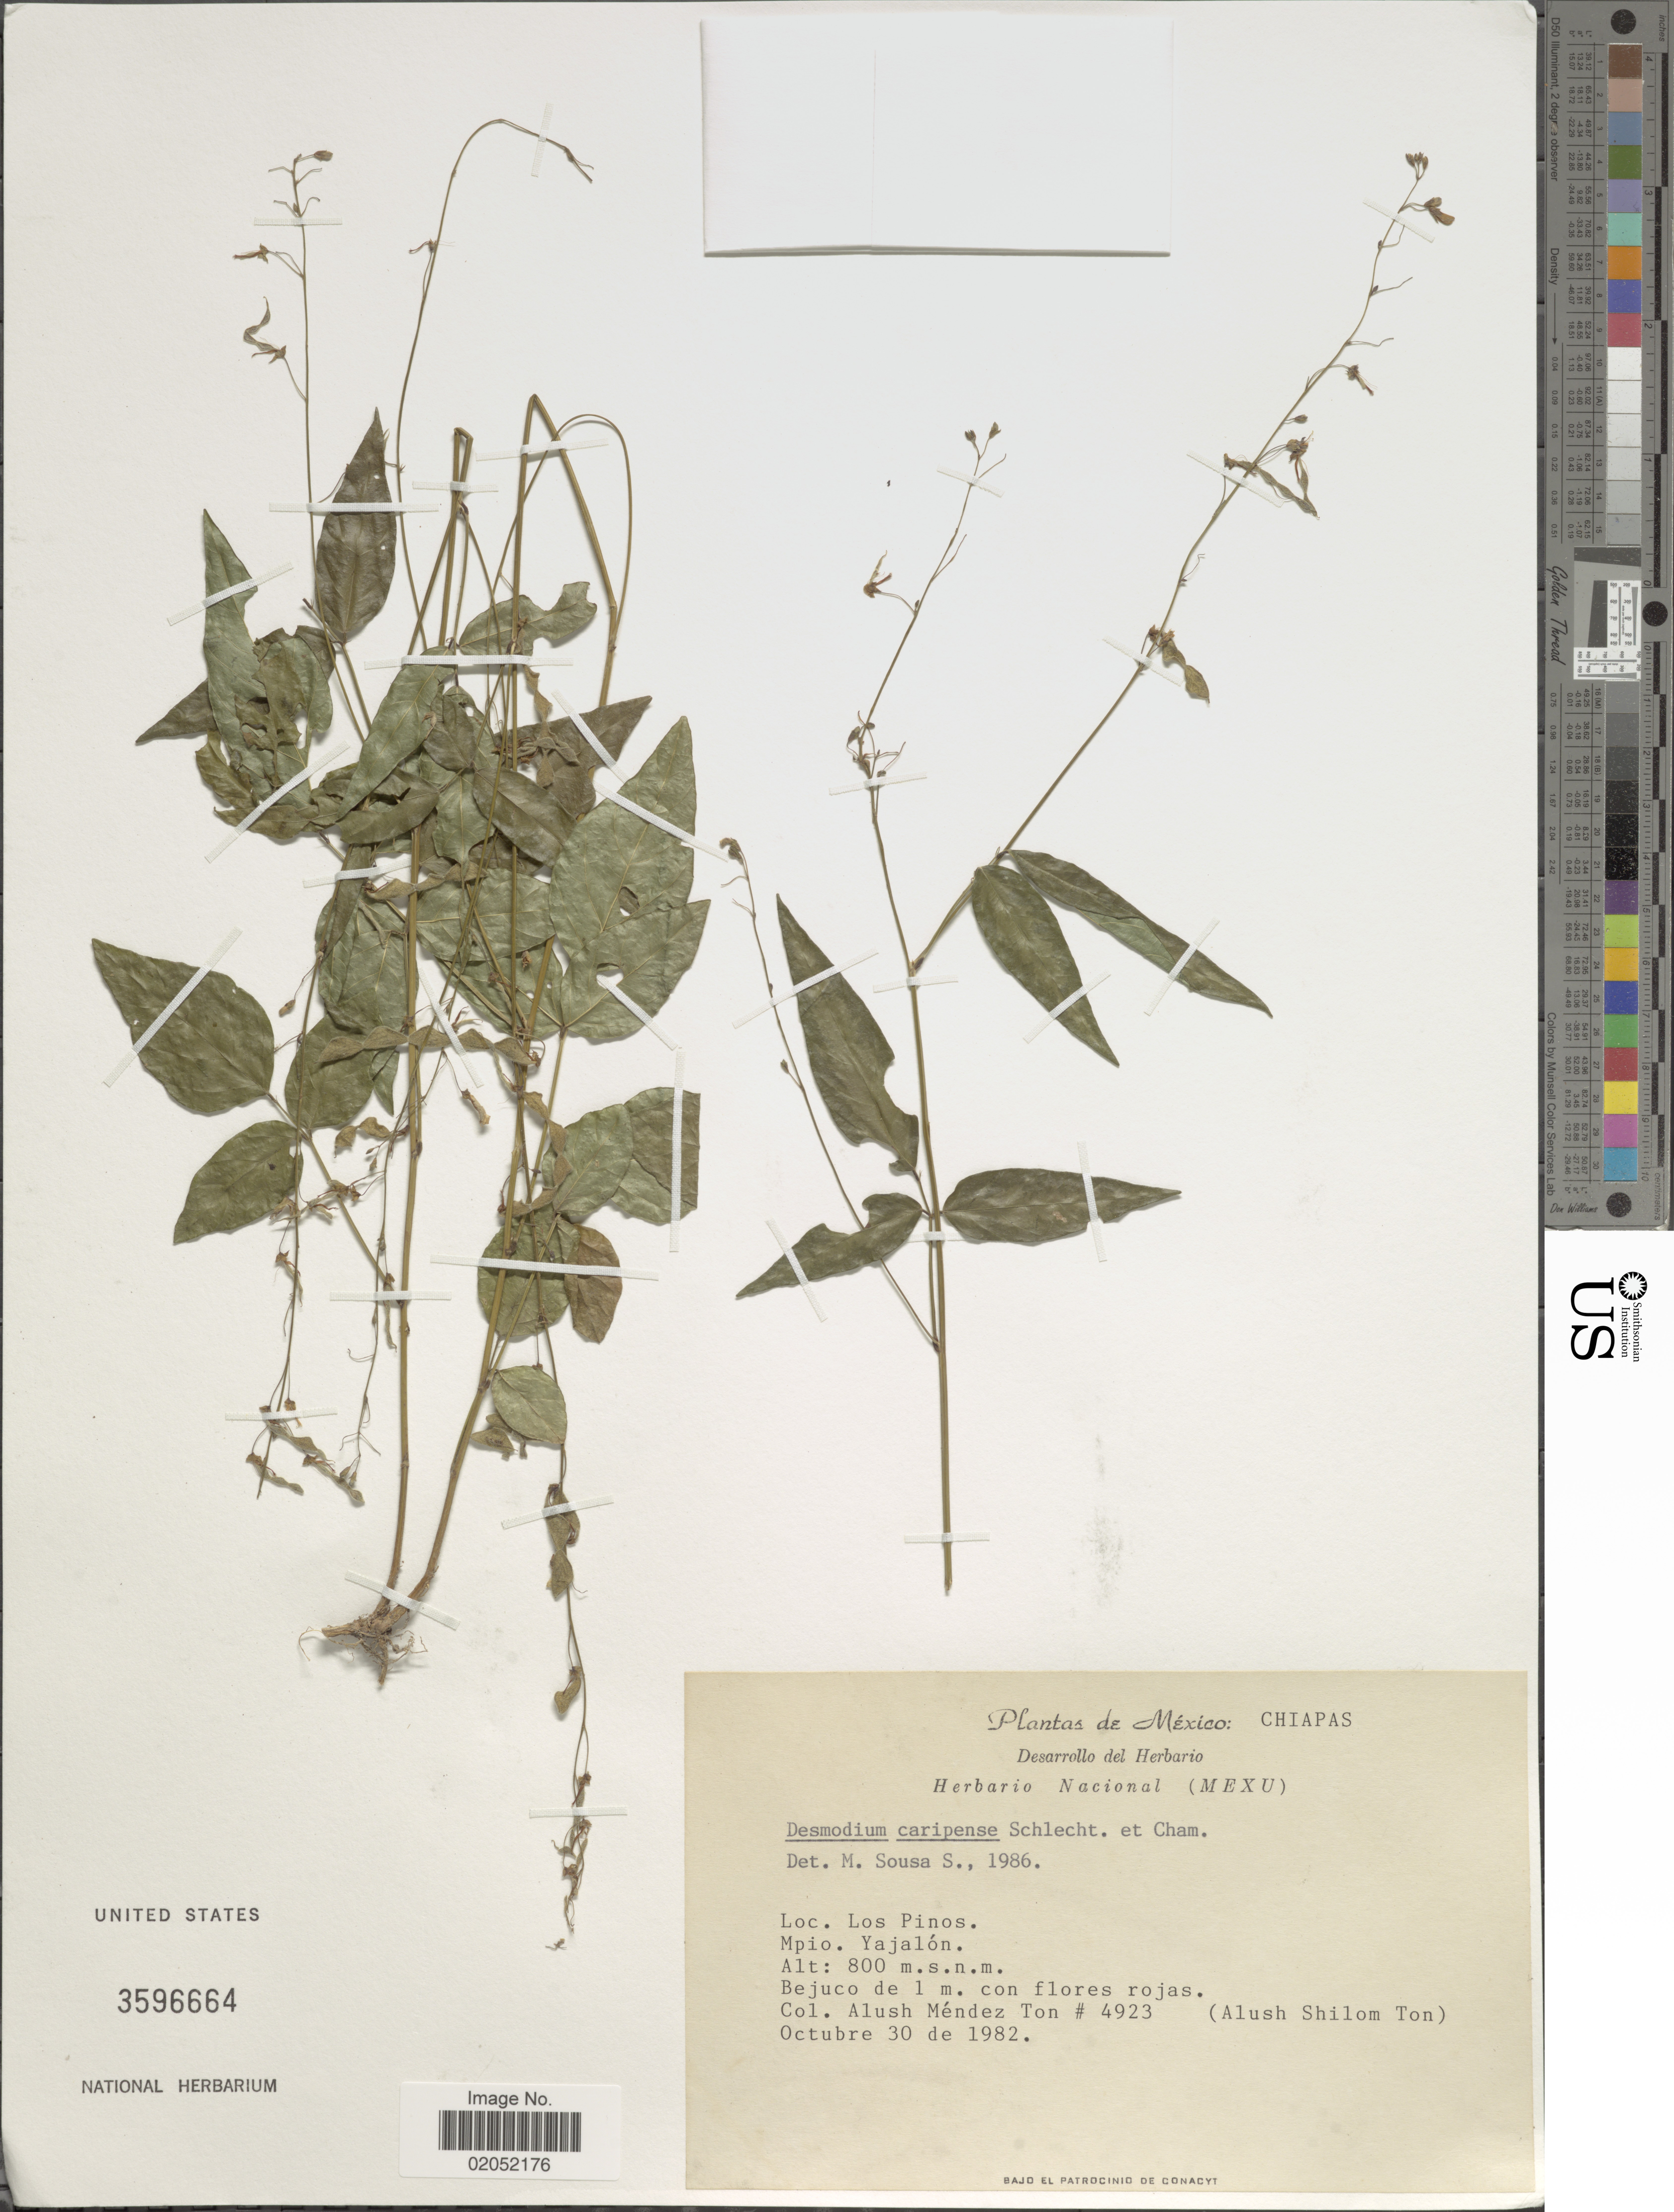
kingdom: Plantae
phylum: Tracheophyta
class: Magnoliopsida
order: Fabales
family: Fabaceae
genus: Desmodium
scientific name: Desmodium caripense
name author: (Kunth) G. Don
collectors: A. M. Ton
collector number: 4923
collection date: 1982-10-30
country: Mexico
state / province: Chiapas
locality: Mexico, Chiapas. Los Pinos, Mpio. Yajalon.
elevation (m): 800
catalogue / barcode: US 3596664